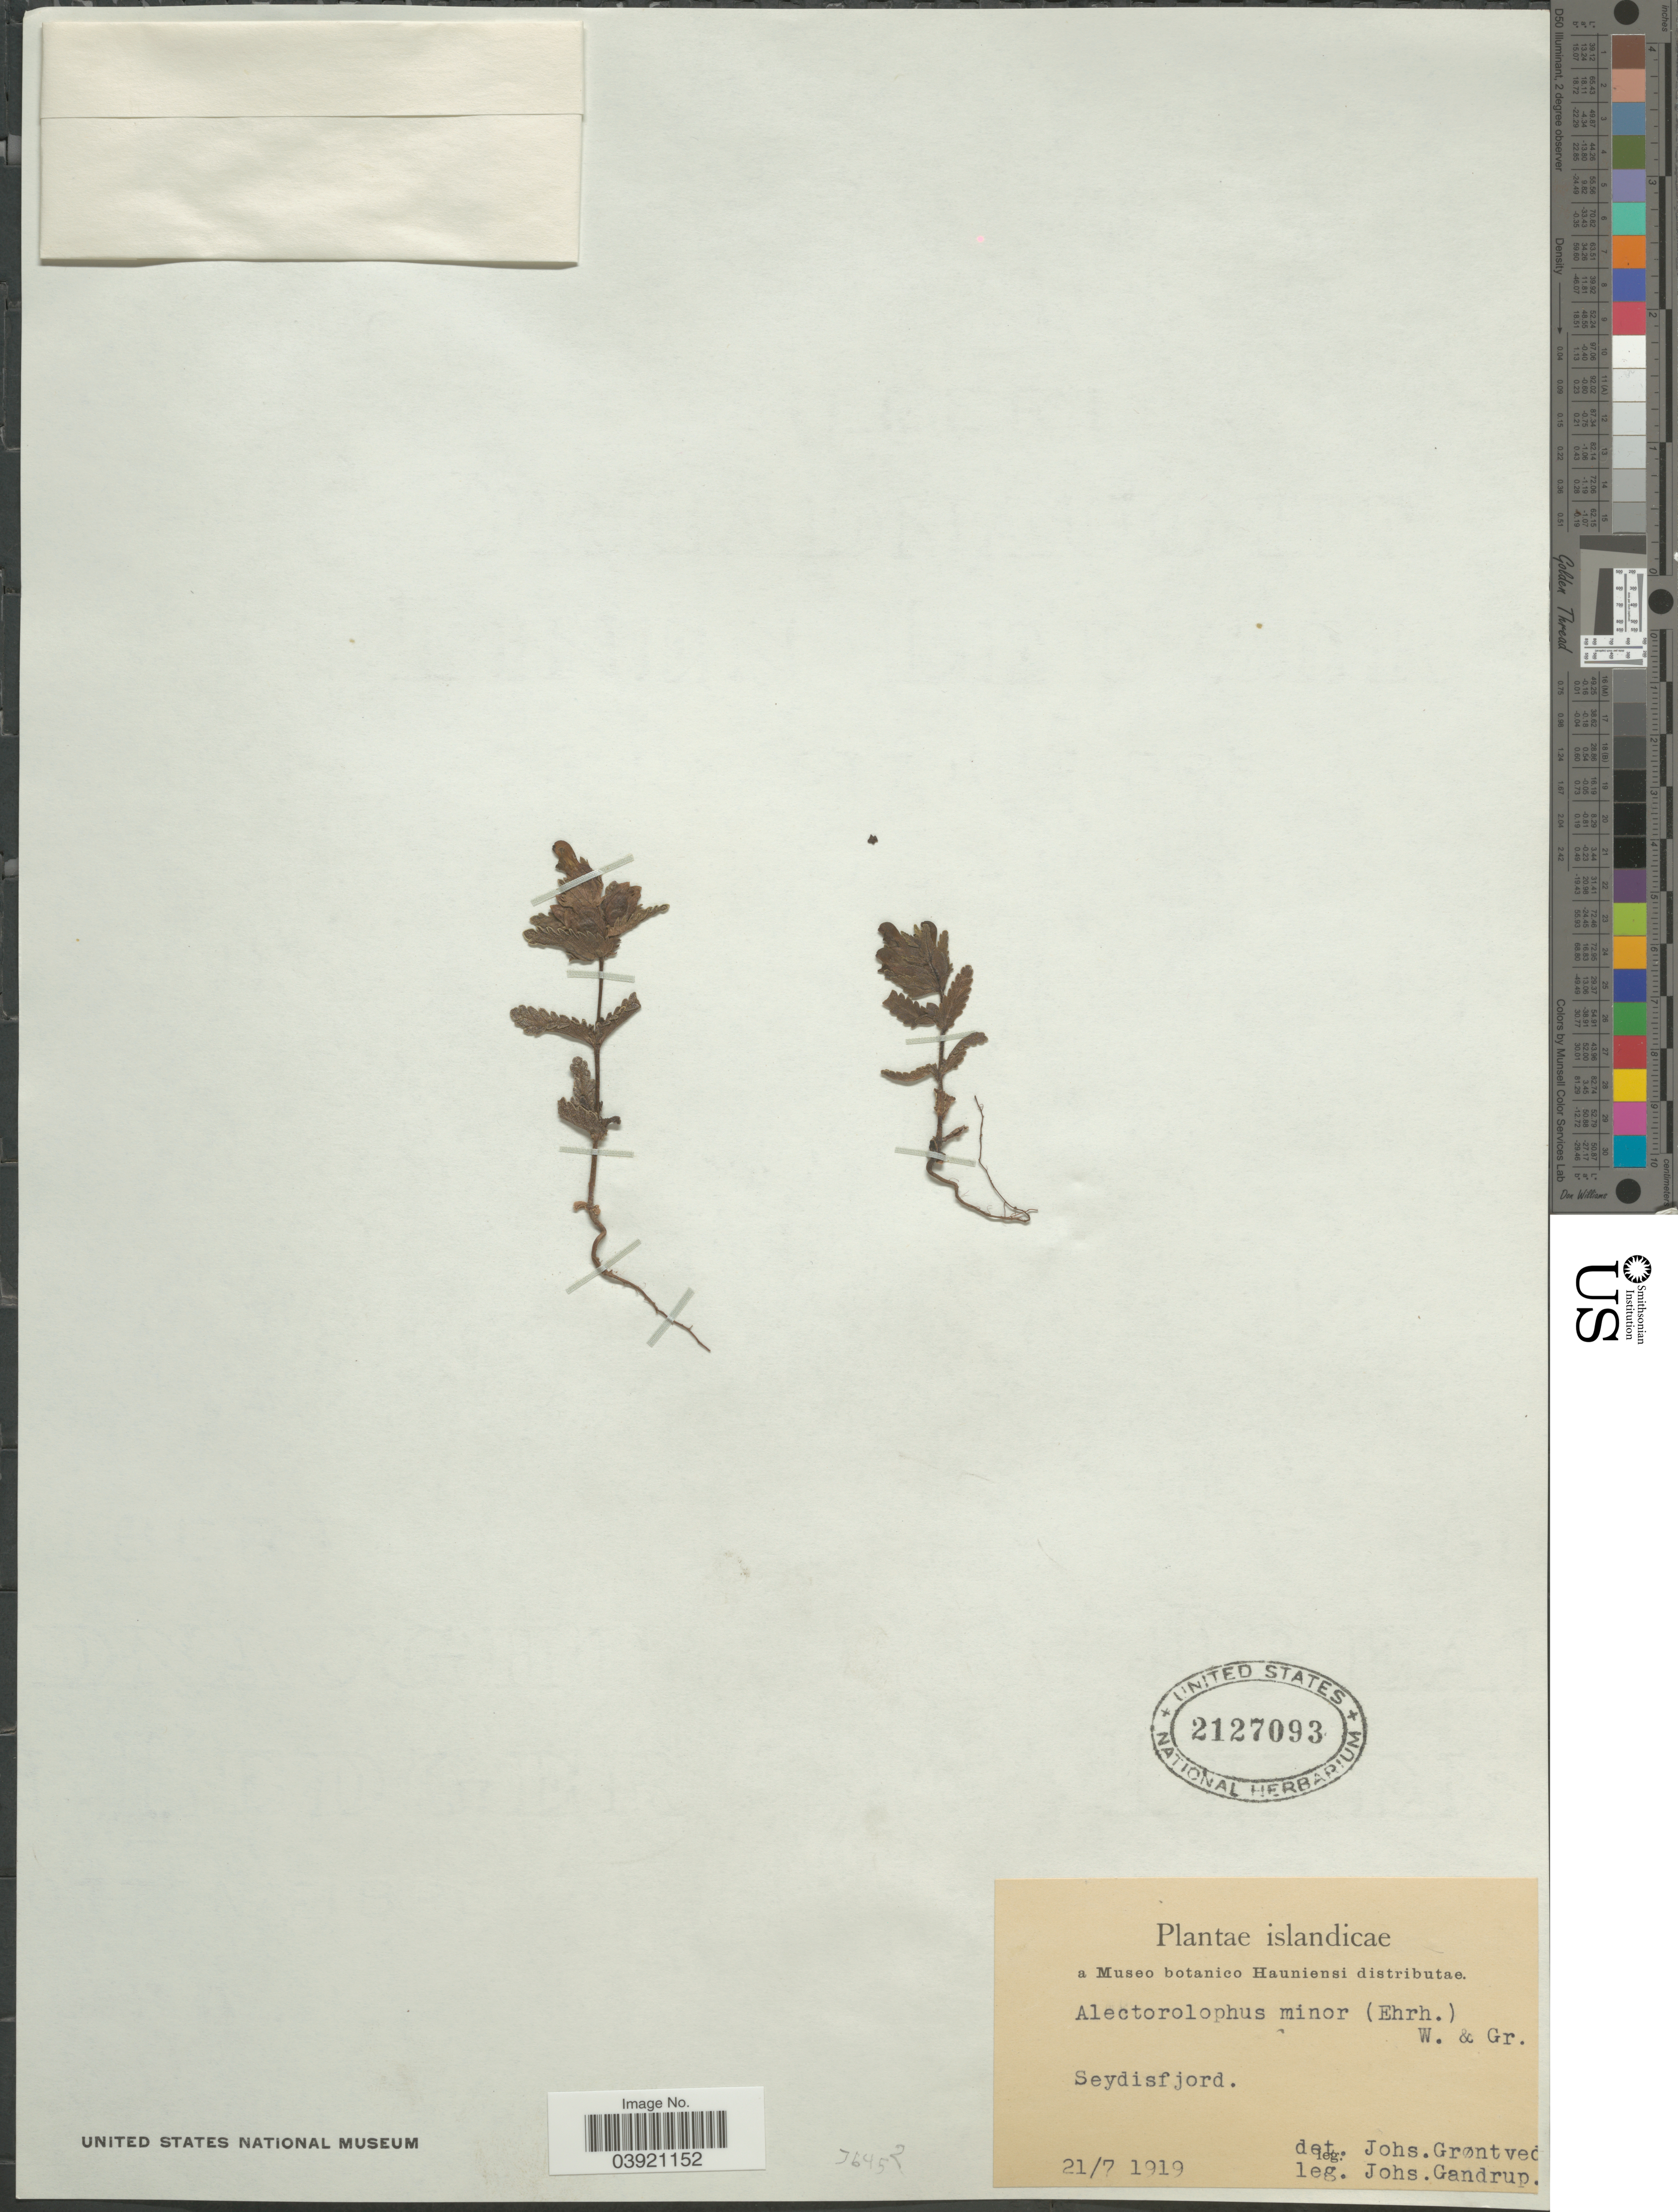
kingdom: Plantae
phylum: Tracheophyta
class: Magnoliopsida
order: Lamiales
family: Orobanchaceae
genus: Rhinanthus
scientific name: Rhinanthus minor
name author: L.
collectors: J. Gandrup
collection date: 1919-07-21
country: Iceland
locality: Seydisfjord.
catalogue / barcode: US 2127093